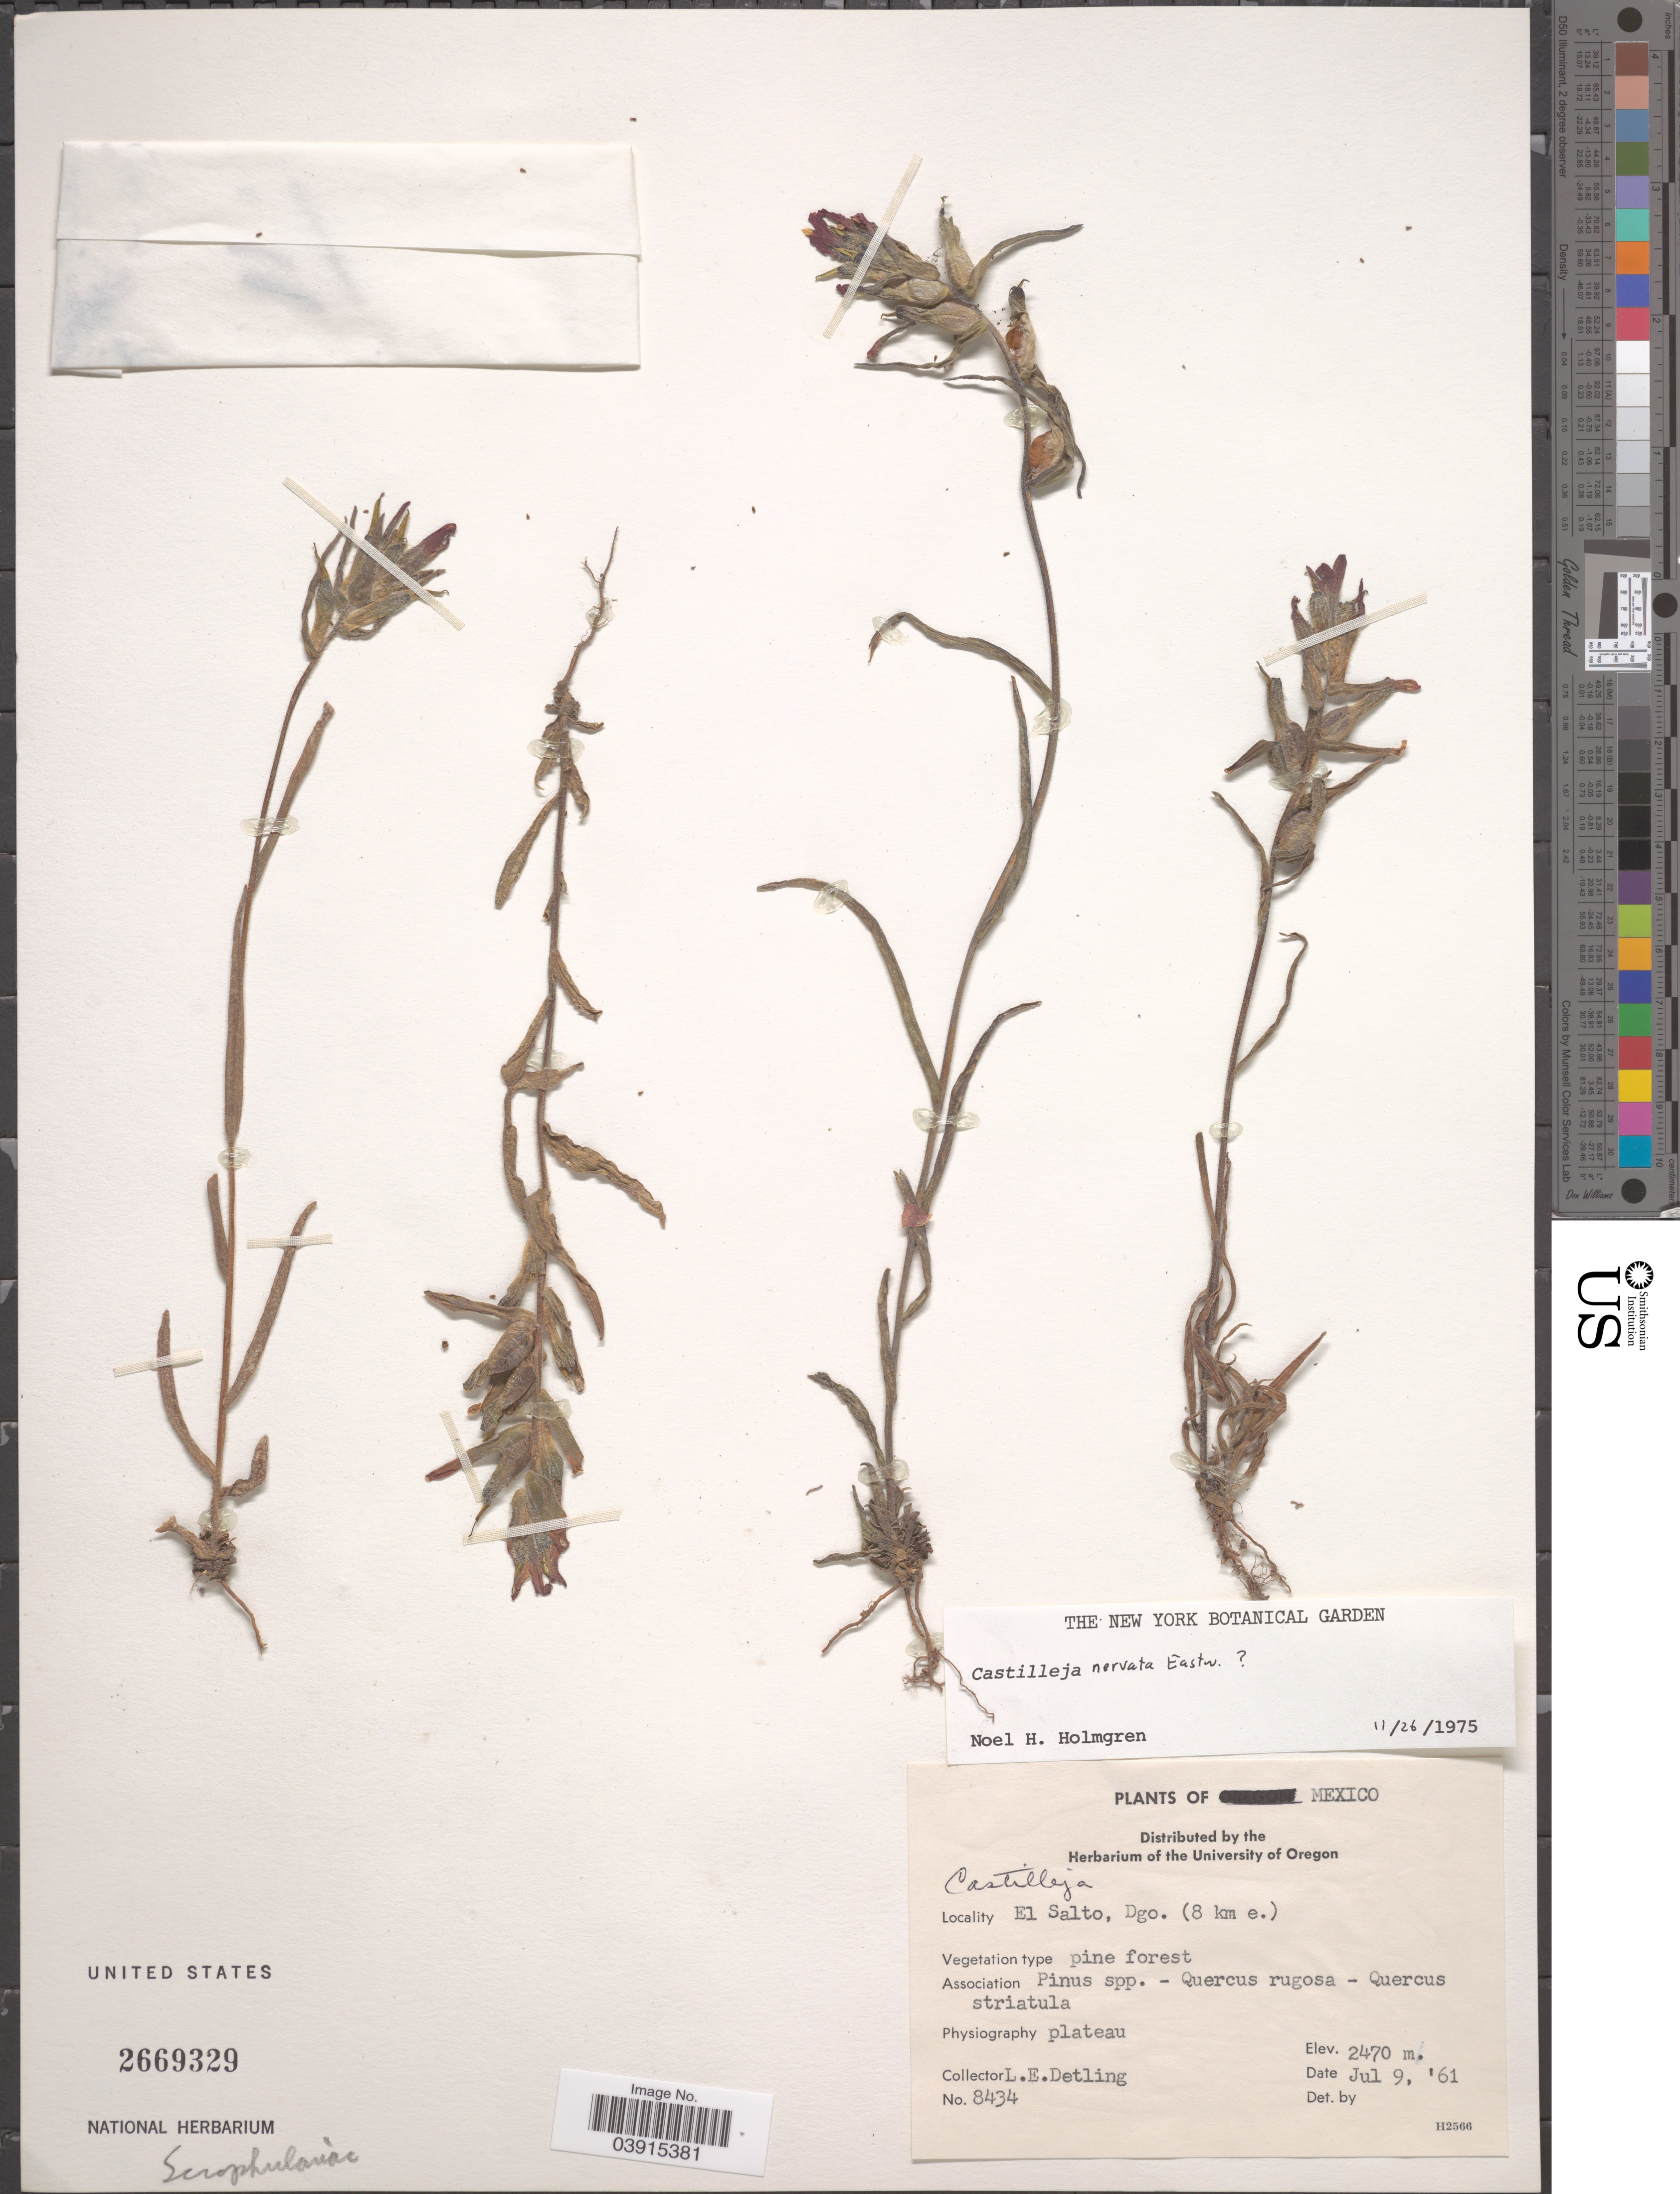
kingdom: Plantae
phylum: Tracheophyta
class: Magnoliopsida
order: Lamiales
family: Orobanchaceae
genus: Castilleja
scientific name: Castilleja nervata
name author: Eastw.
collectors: L. E. Detling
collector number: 8434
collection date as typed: Transcribed d/m/y: 9/7/61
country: Mexico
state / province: Durango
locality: El Salto, Dgo. (8 km e.)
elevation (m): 2470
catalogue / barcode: US 2669329